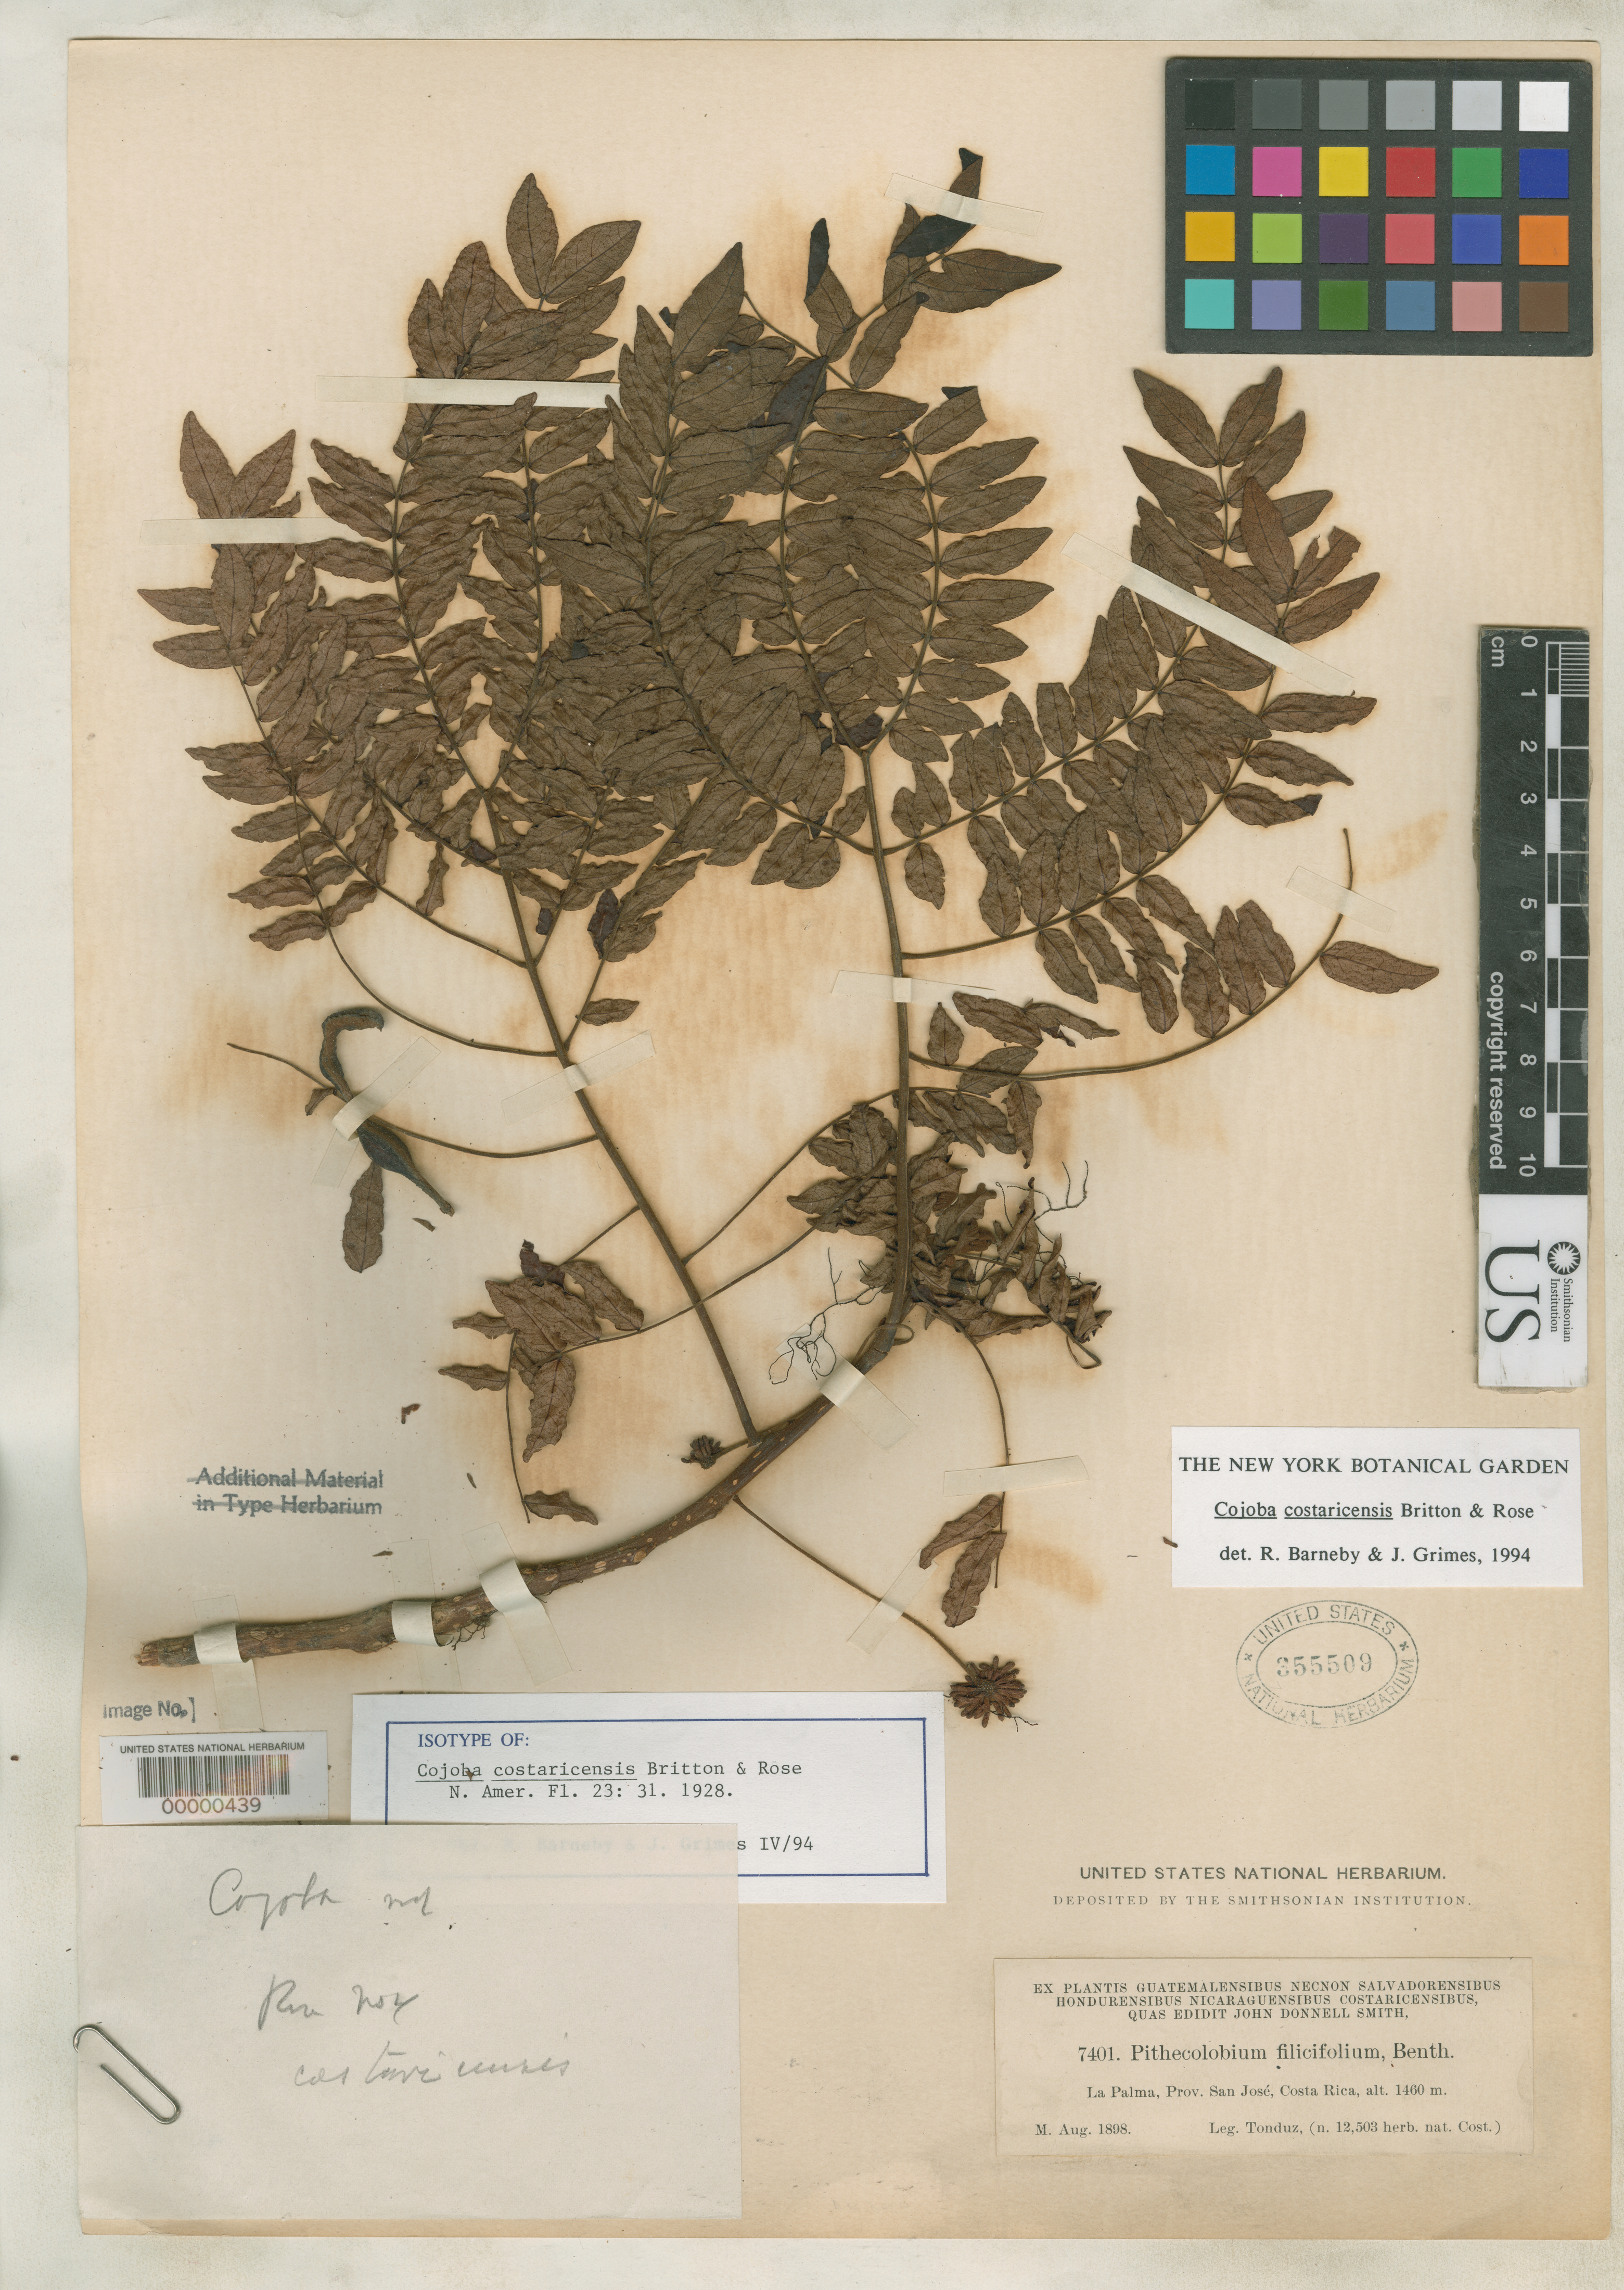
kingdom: Plantae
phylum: Tracheophyta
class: Magnoliopsida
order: Fabales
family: Fabaceae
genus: Cojoba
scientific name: Cojoba costaricensis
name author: Britton & Rose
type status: Isotype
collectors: A. Tonduz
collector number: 12503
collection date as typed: Aug 1898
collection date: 1898-08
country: Costa Rica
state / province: San José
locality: La Palma.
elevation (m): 1460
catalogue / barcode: US 355509